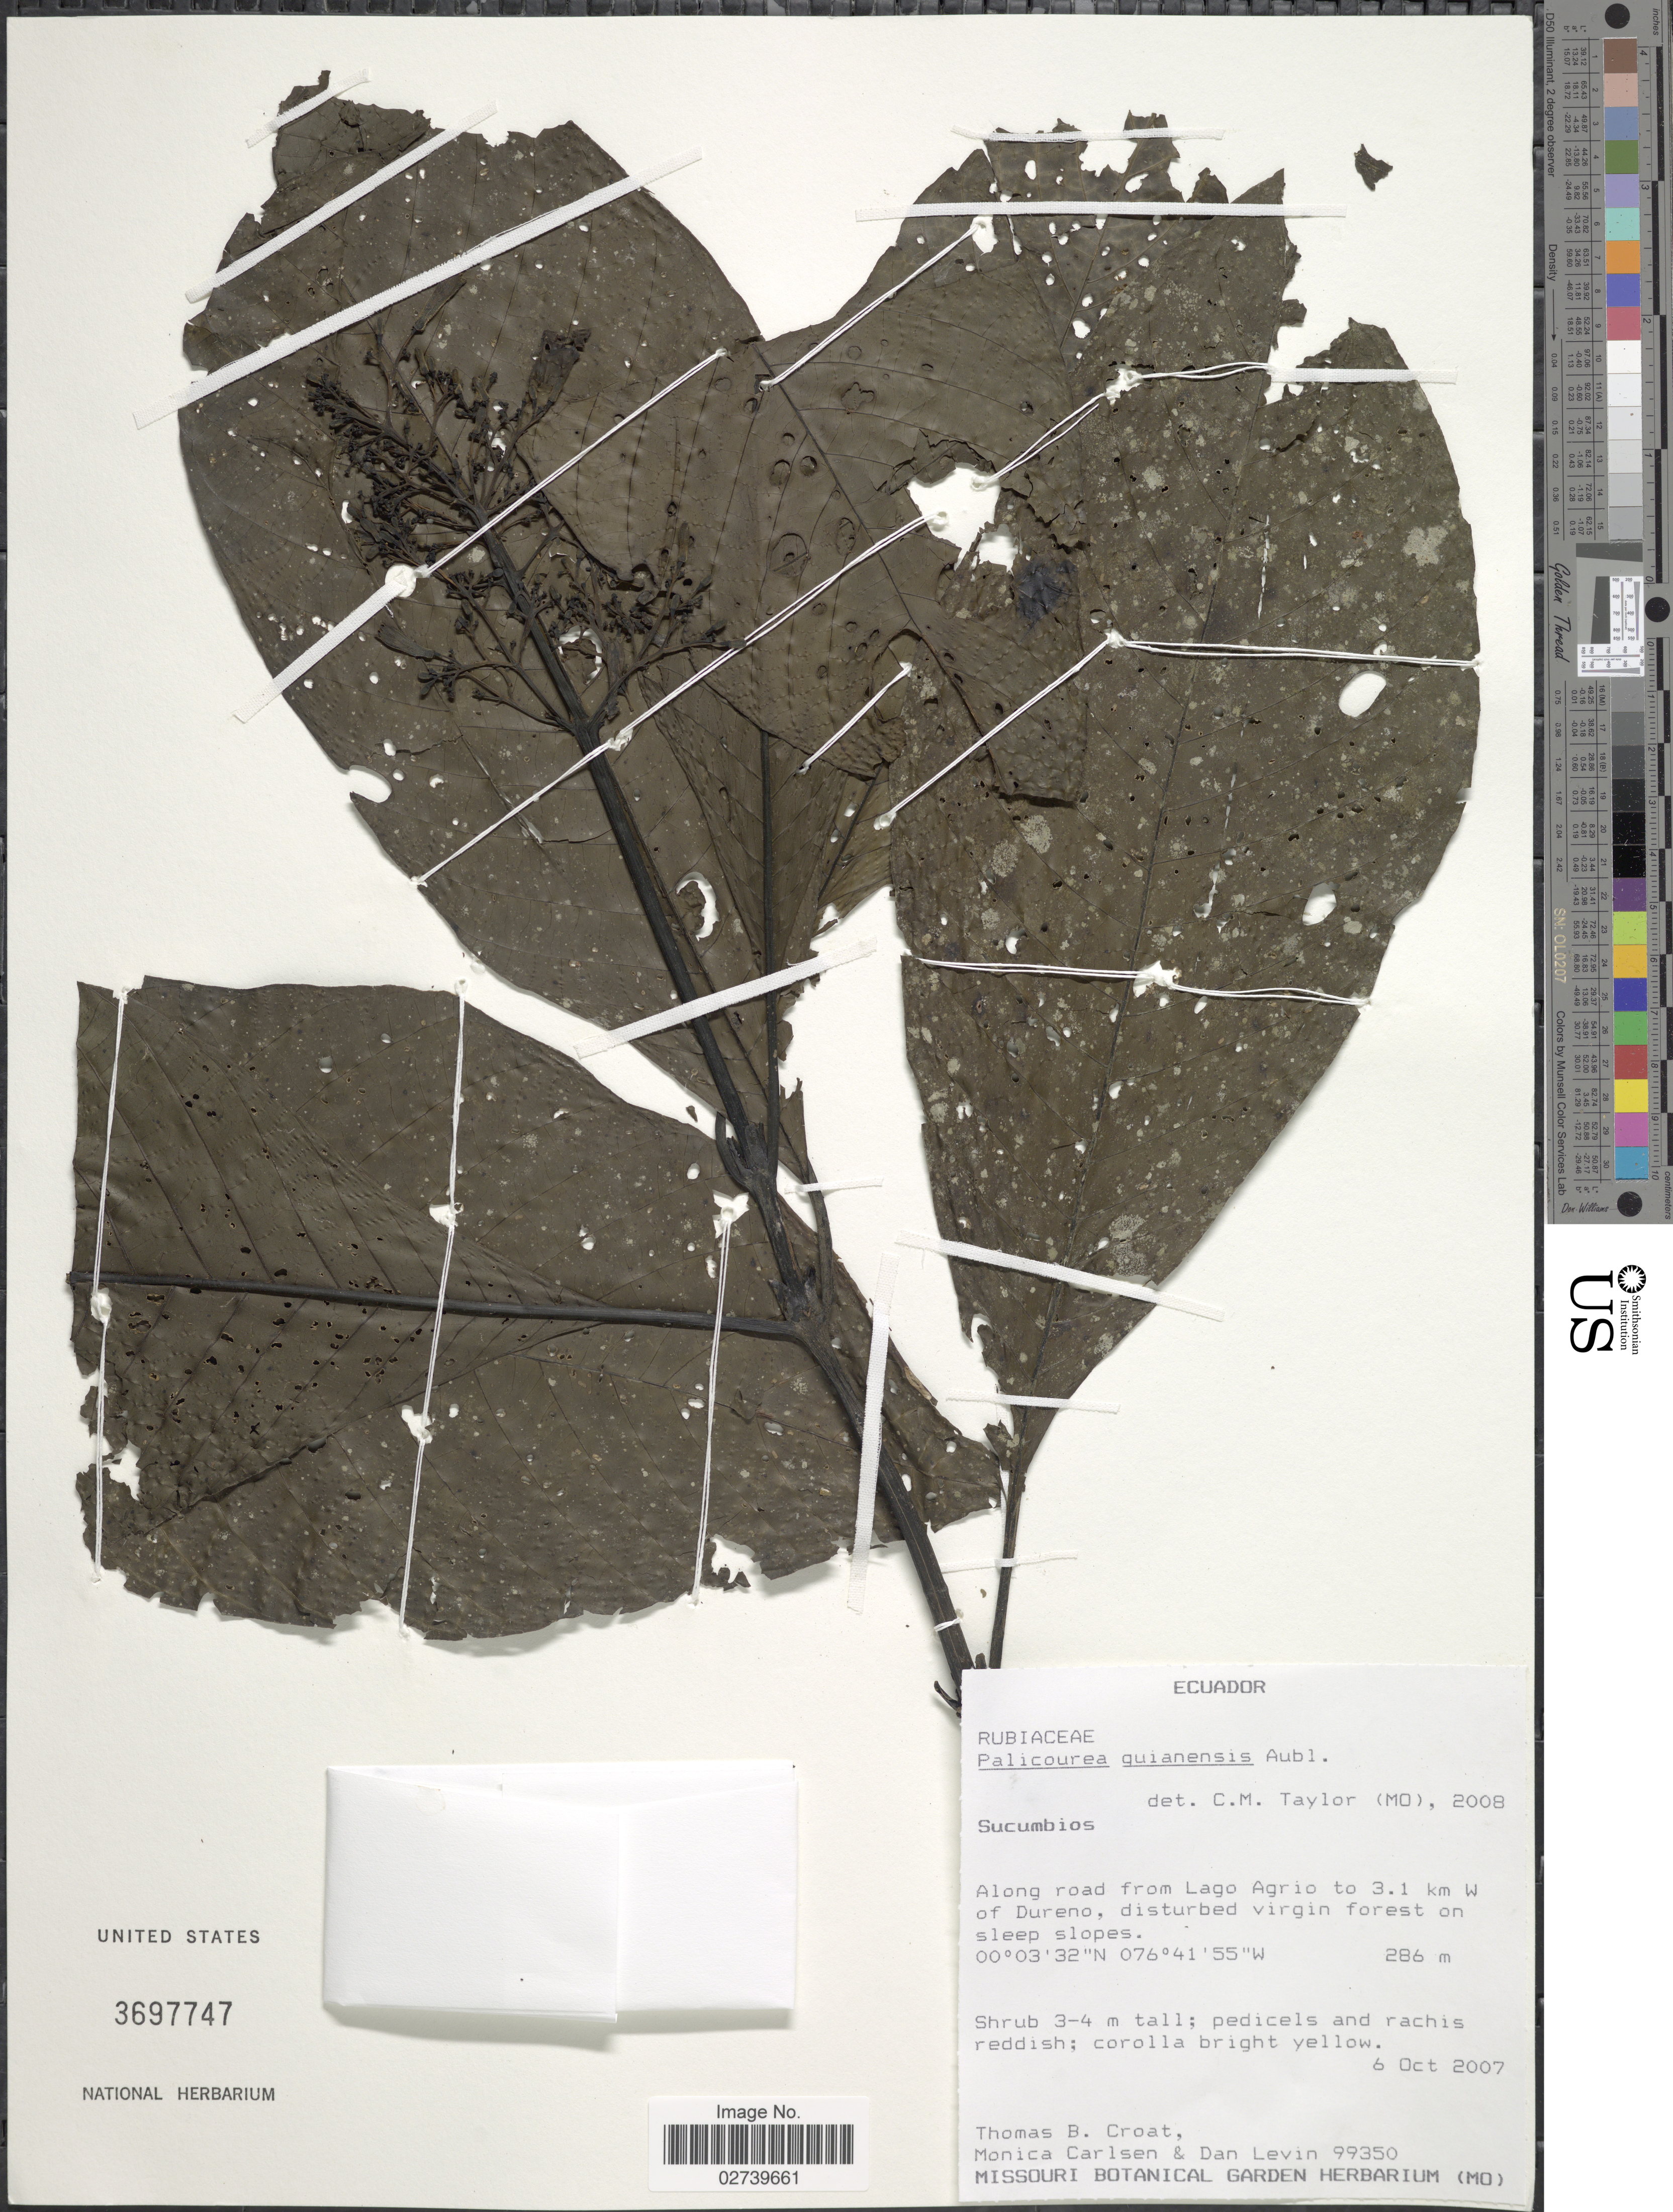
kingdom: Plantae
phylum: Tracheophyta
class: Magnoliopsida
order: Gentianales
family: Rubiaceae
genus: Palicourea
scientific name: Palicourea guianensis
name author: Aubl.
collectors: T. B. Croat, M. M. Carlsen & D. Levin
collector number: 99350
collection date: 2007-10-06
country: Ecuador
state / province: Sucumbíos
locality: Along road from Lago Agrio to 3.1 km W of Dureno, disturbed virgin forest on steep slopes.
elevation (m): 286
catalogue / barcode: US 3697747